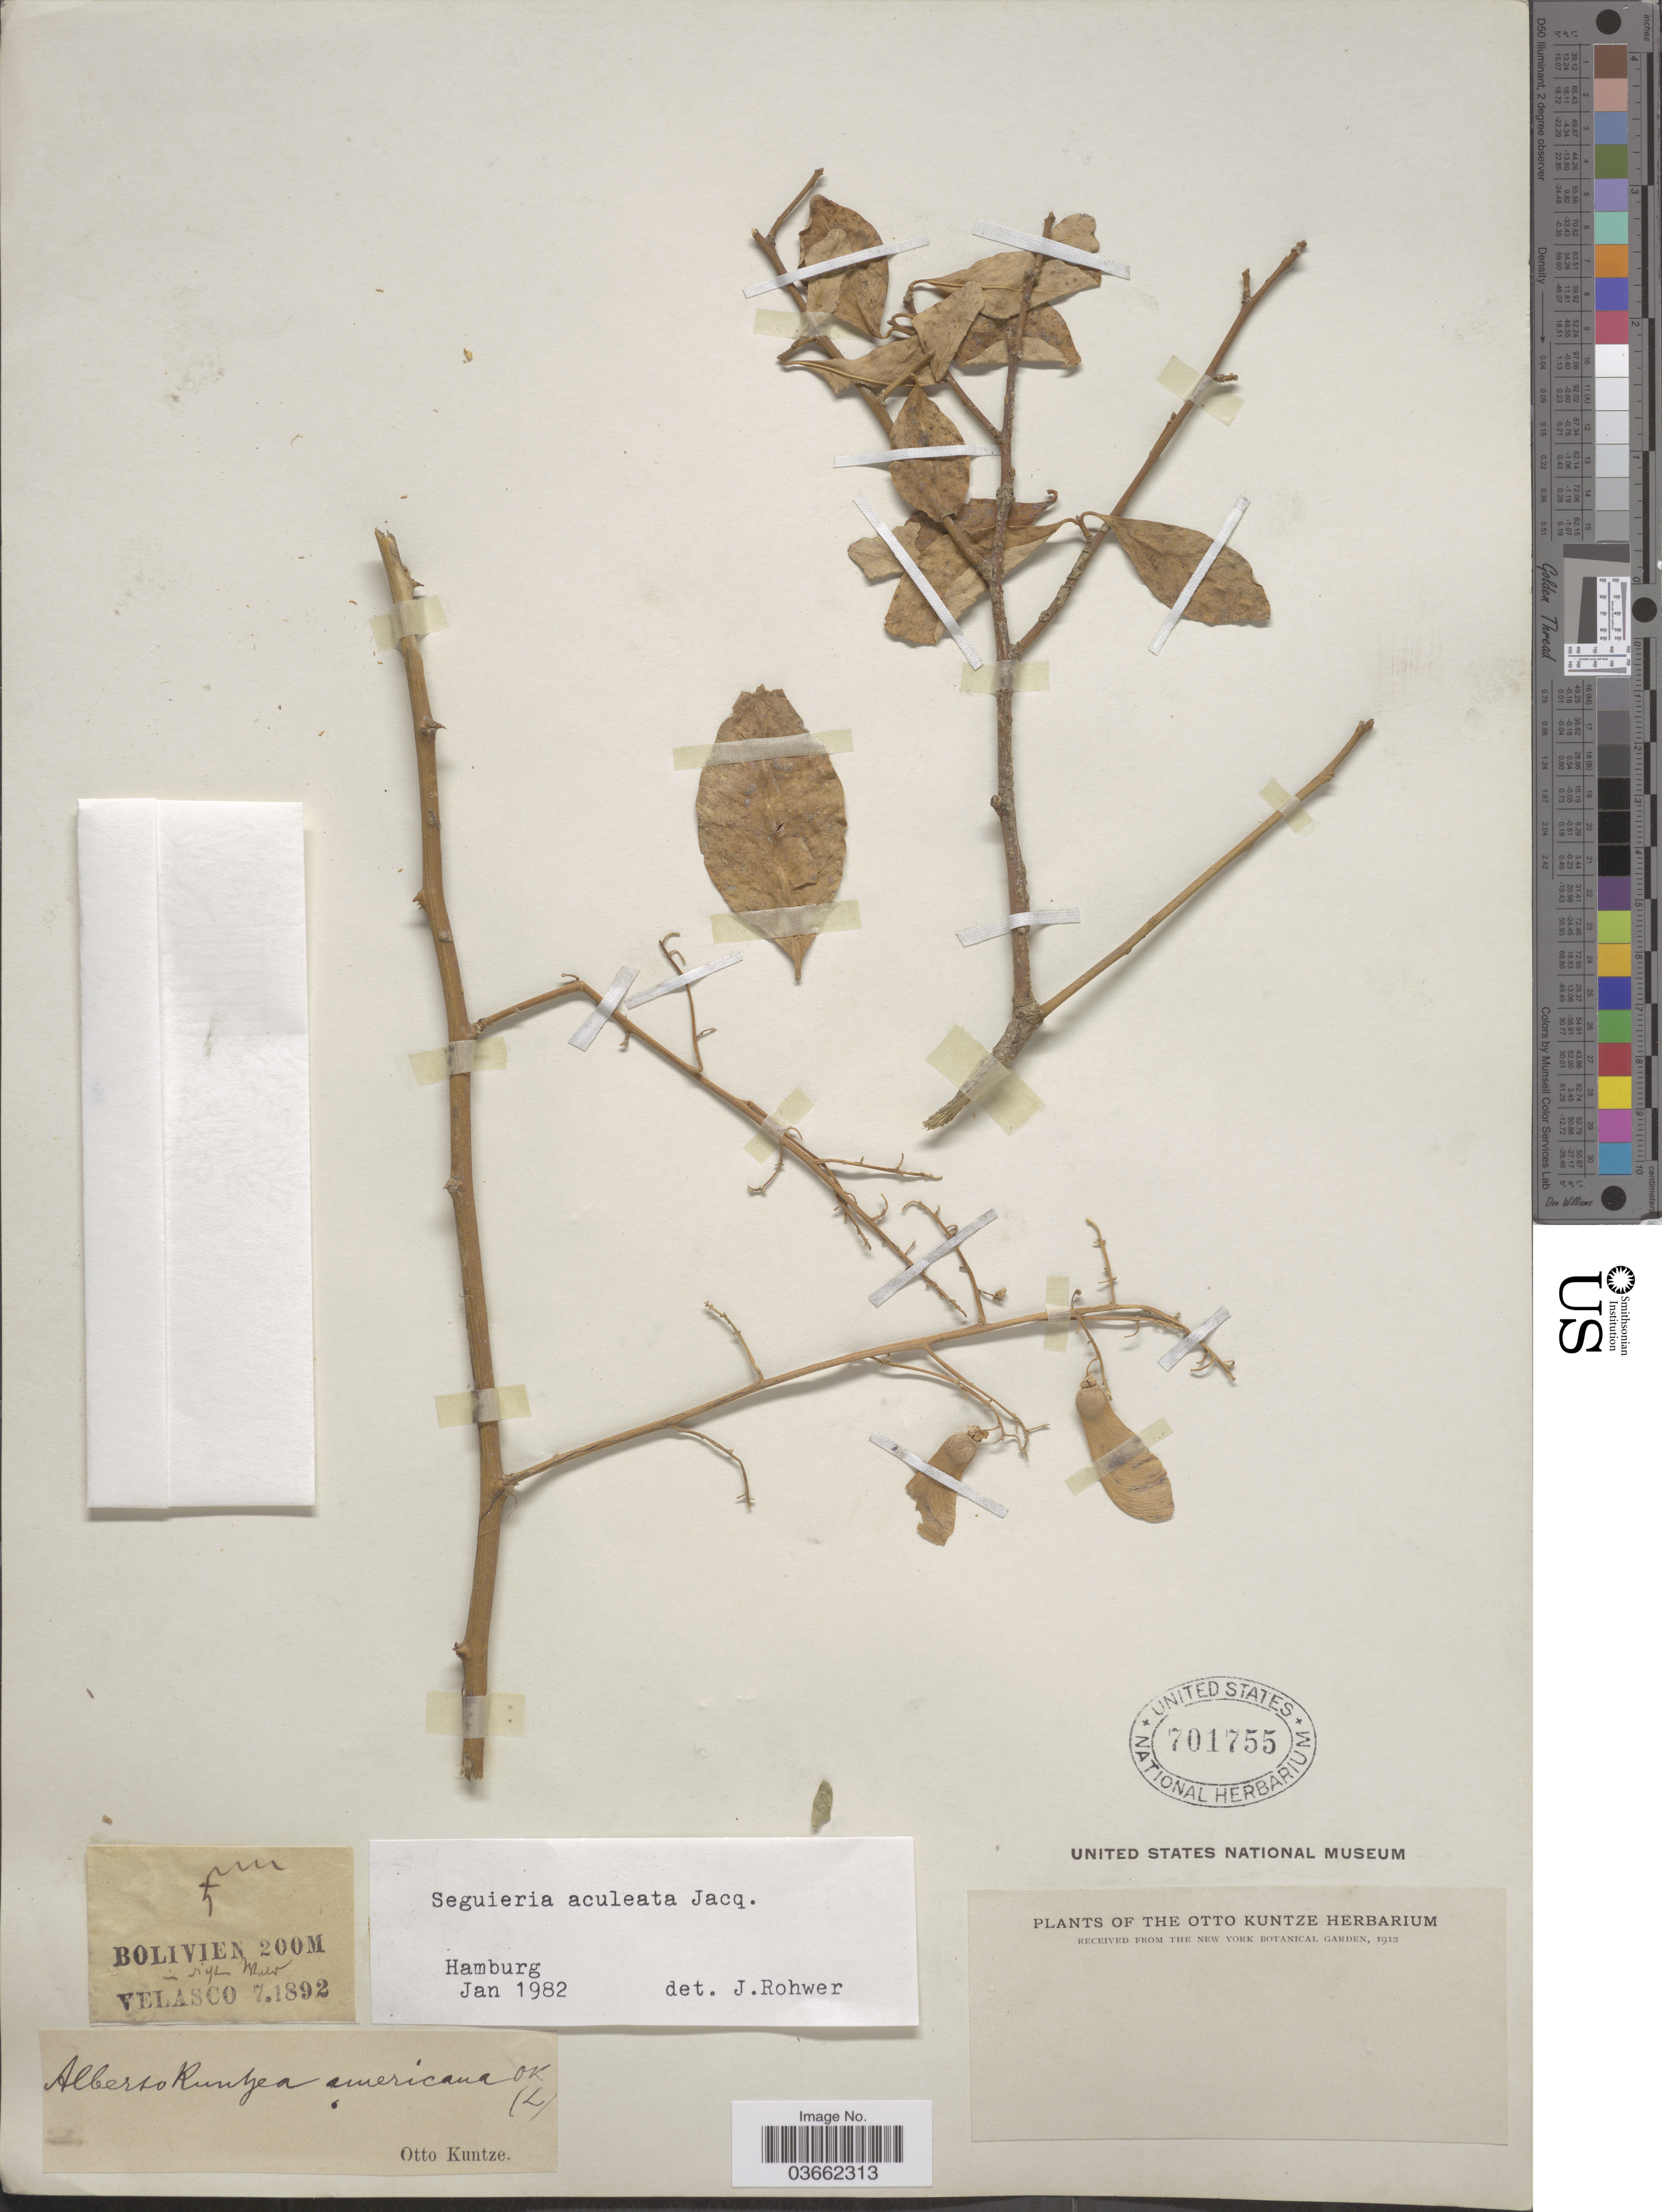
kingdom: Plantae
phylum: Tracheophyta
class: Magnoliopsida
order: Caryophyllales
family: Phytolaccaceae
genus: Seguieria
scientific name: Seguieria aculeata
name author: Jacq.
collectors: C.E.O. Kuntze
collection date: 1892-07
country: Bolivia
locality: Velasco.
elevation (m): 200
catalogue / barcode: US 701755